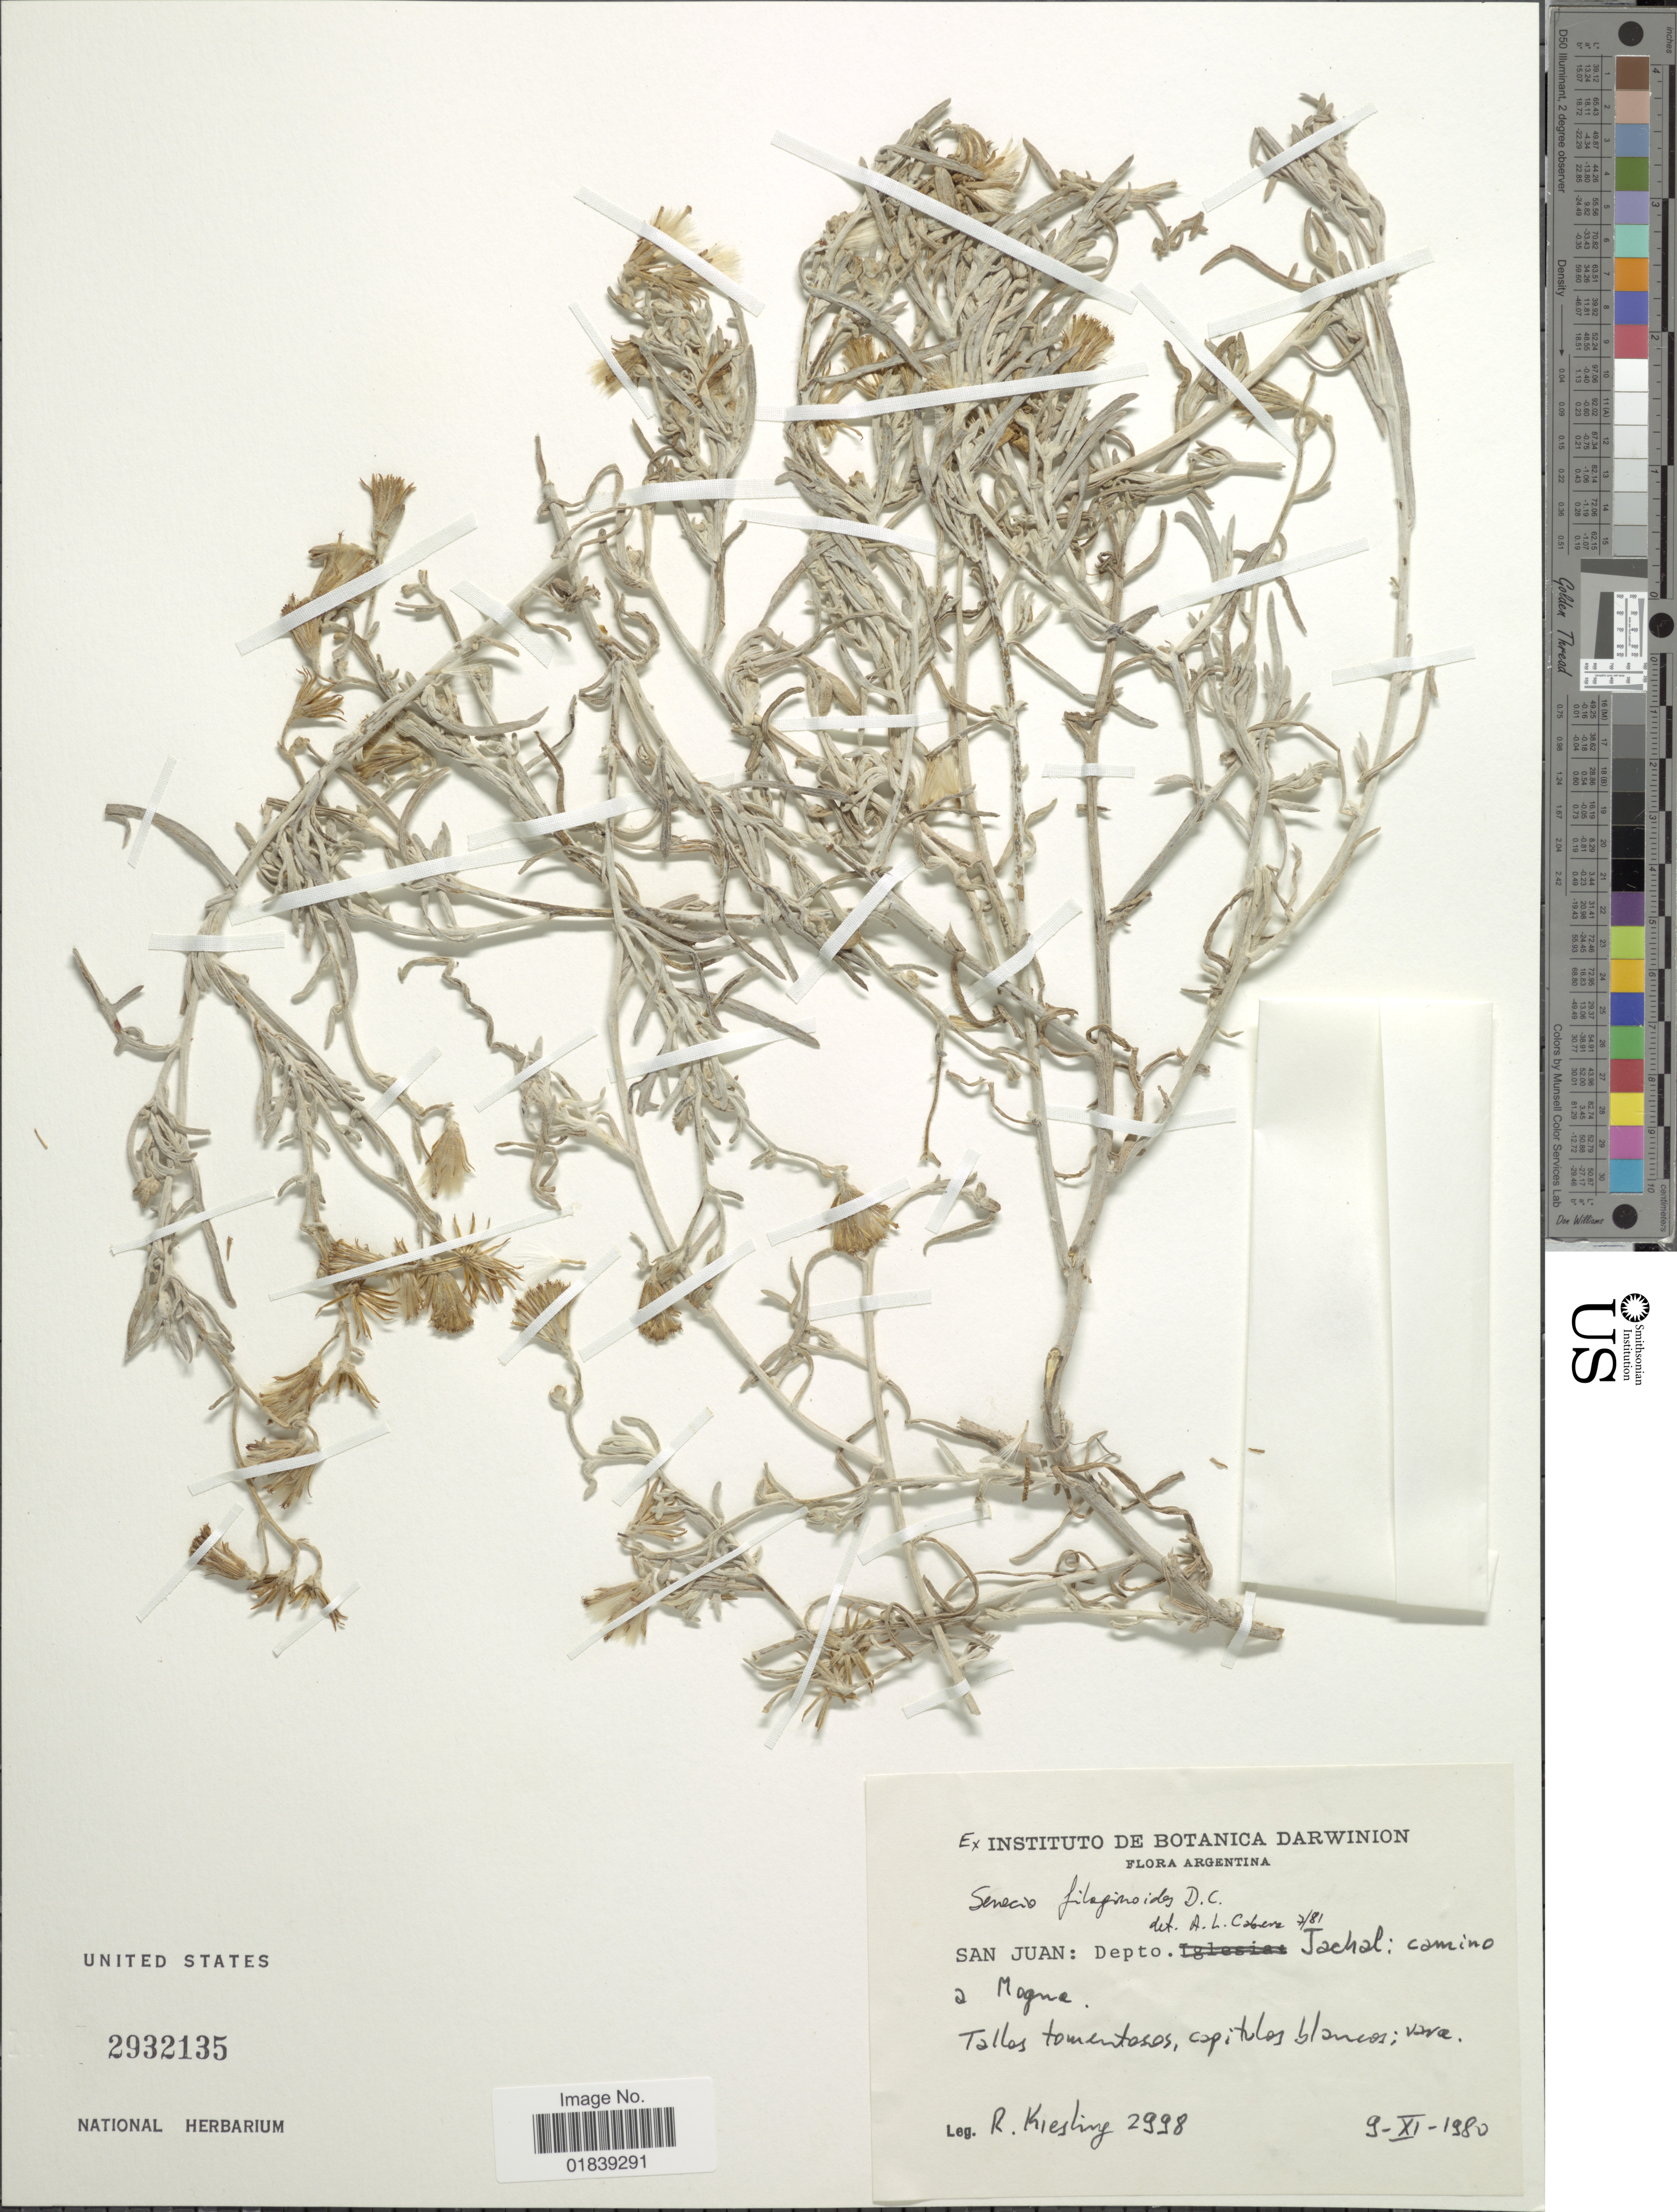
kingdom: Plantae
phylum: Tracheophyta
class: Magnoliopsida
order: Asterales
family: Asteraceae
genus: Senecio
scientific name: Senecio filaginoides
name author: DC.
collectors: R. Kiesling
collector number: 2998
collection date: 1980-11-09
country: Argentina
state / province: San Juan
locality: Depto. Jachal, camino a Mogna.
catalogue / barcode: US 2932135